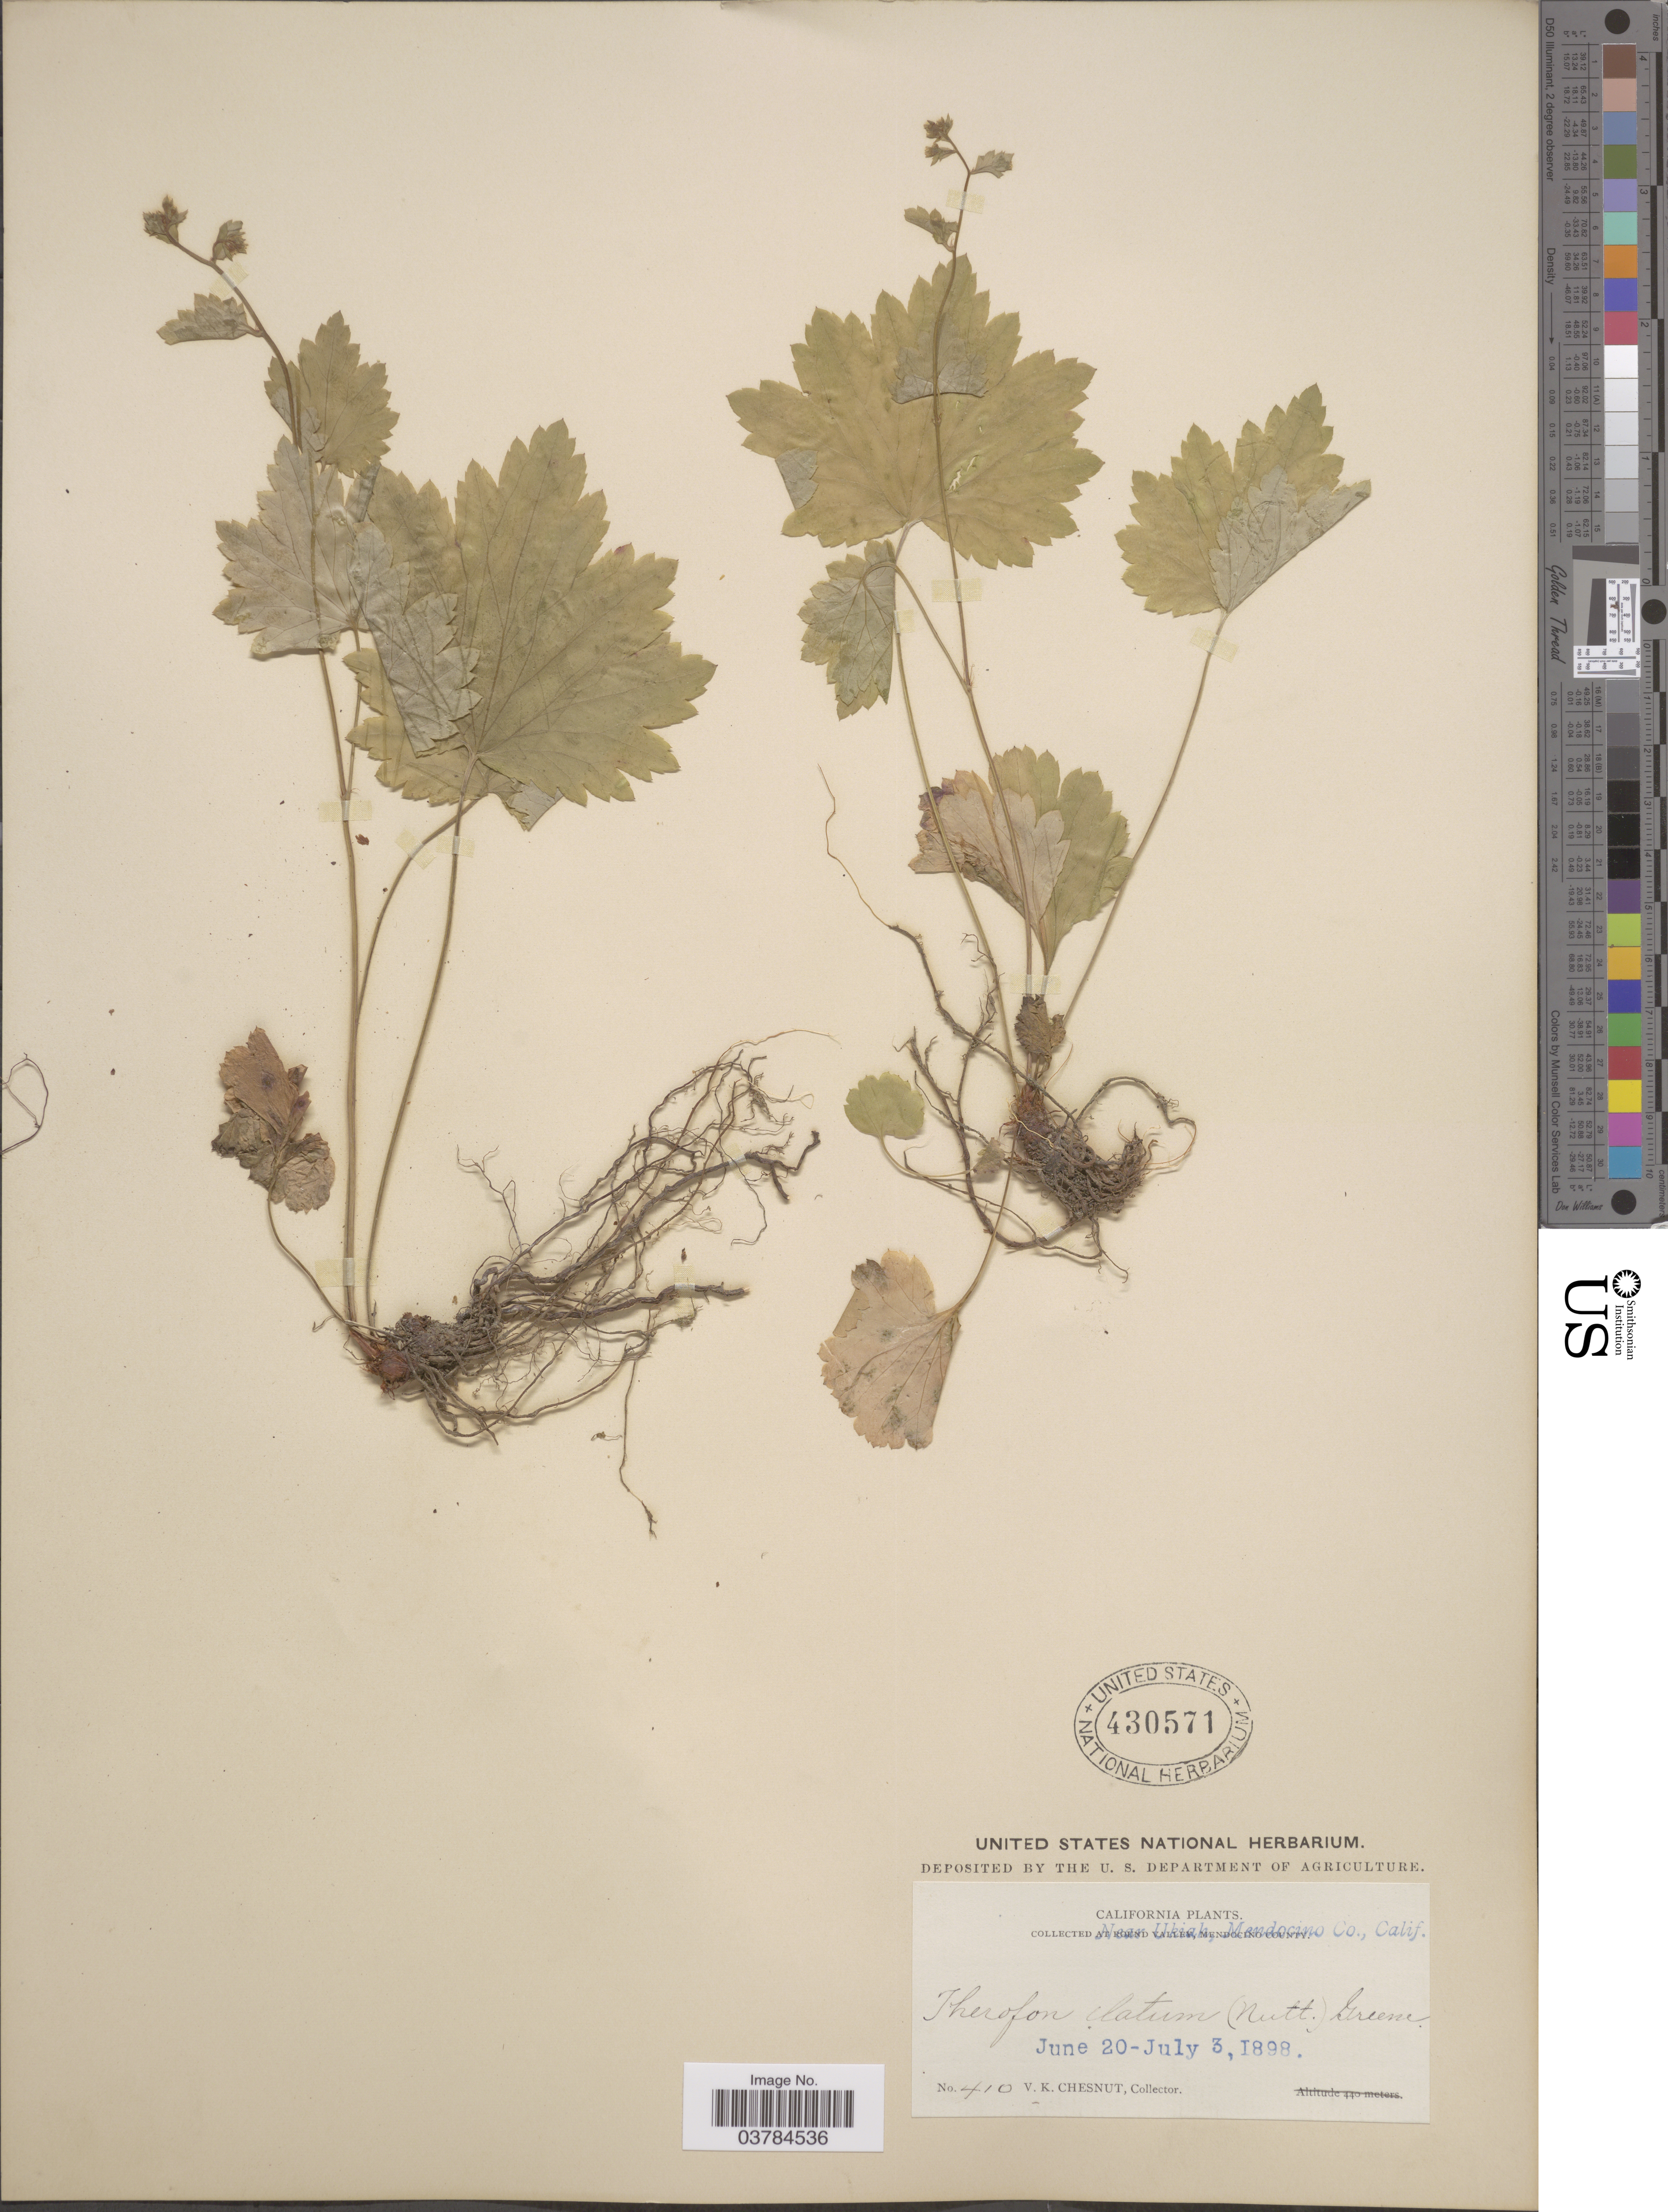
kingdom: Plantae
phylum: Tracheophyta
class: Magnoliopsida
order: Saxifragales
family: Saxifragaceae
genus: Heuchera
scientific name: Heuchera glabra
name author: Willd. ex Roem. & Schult.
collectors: V. Chesnut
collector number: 410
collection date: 1898-06-20/1898-07-03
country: United States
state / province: California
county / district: Mendocino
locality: Near Ukiah, Mendocino Co.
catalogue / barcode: US 430571